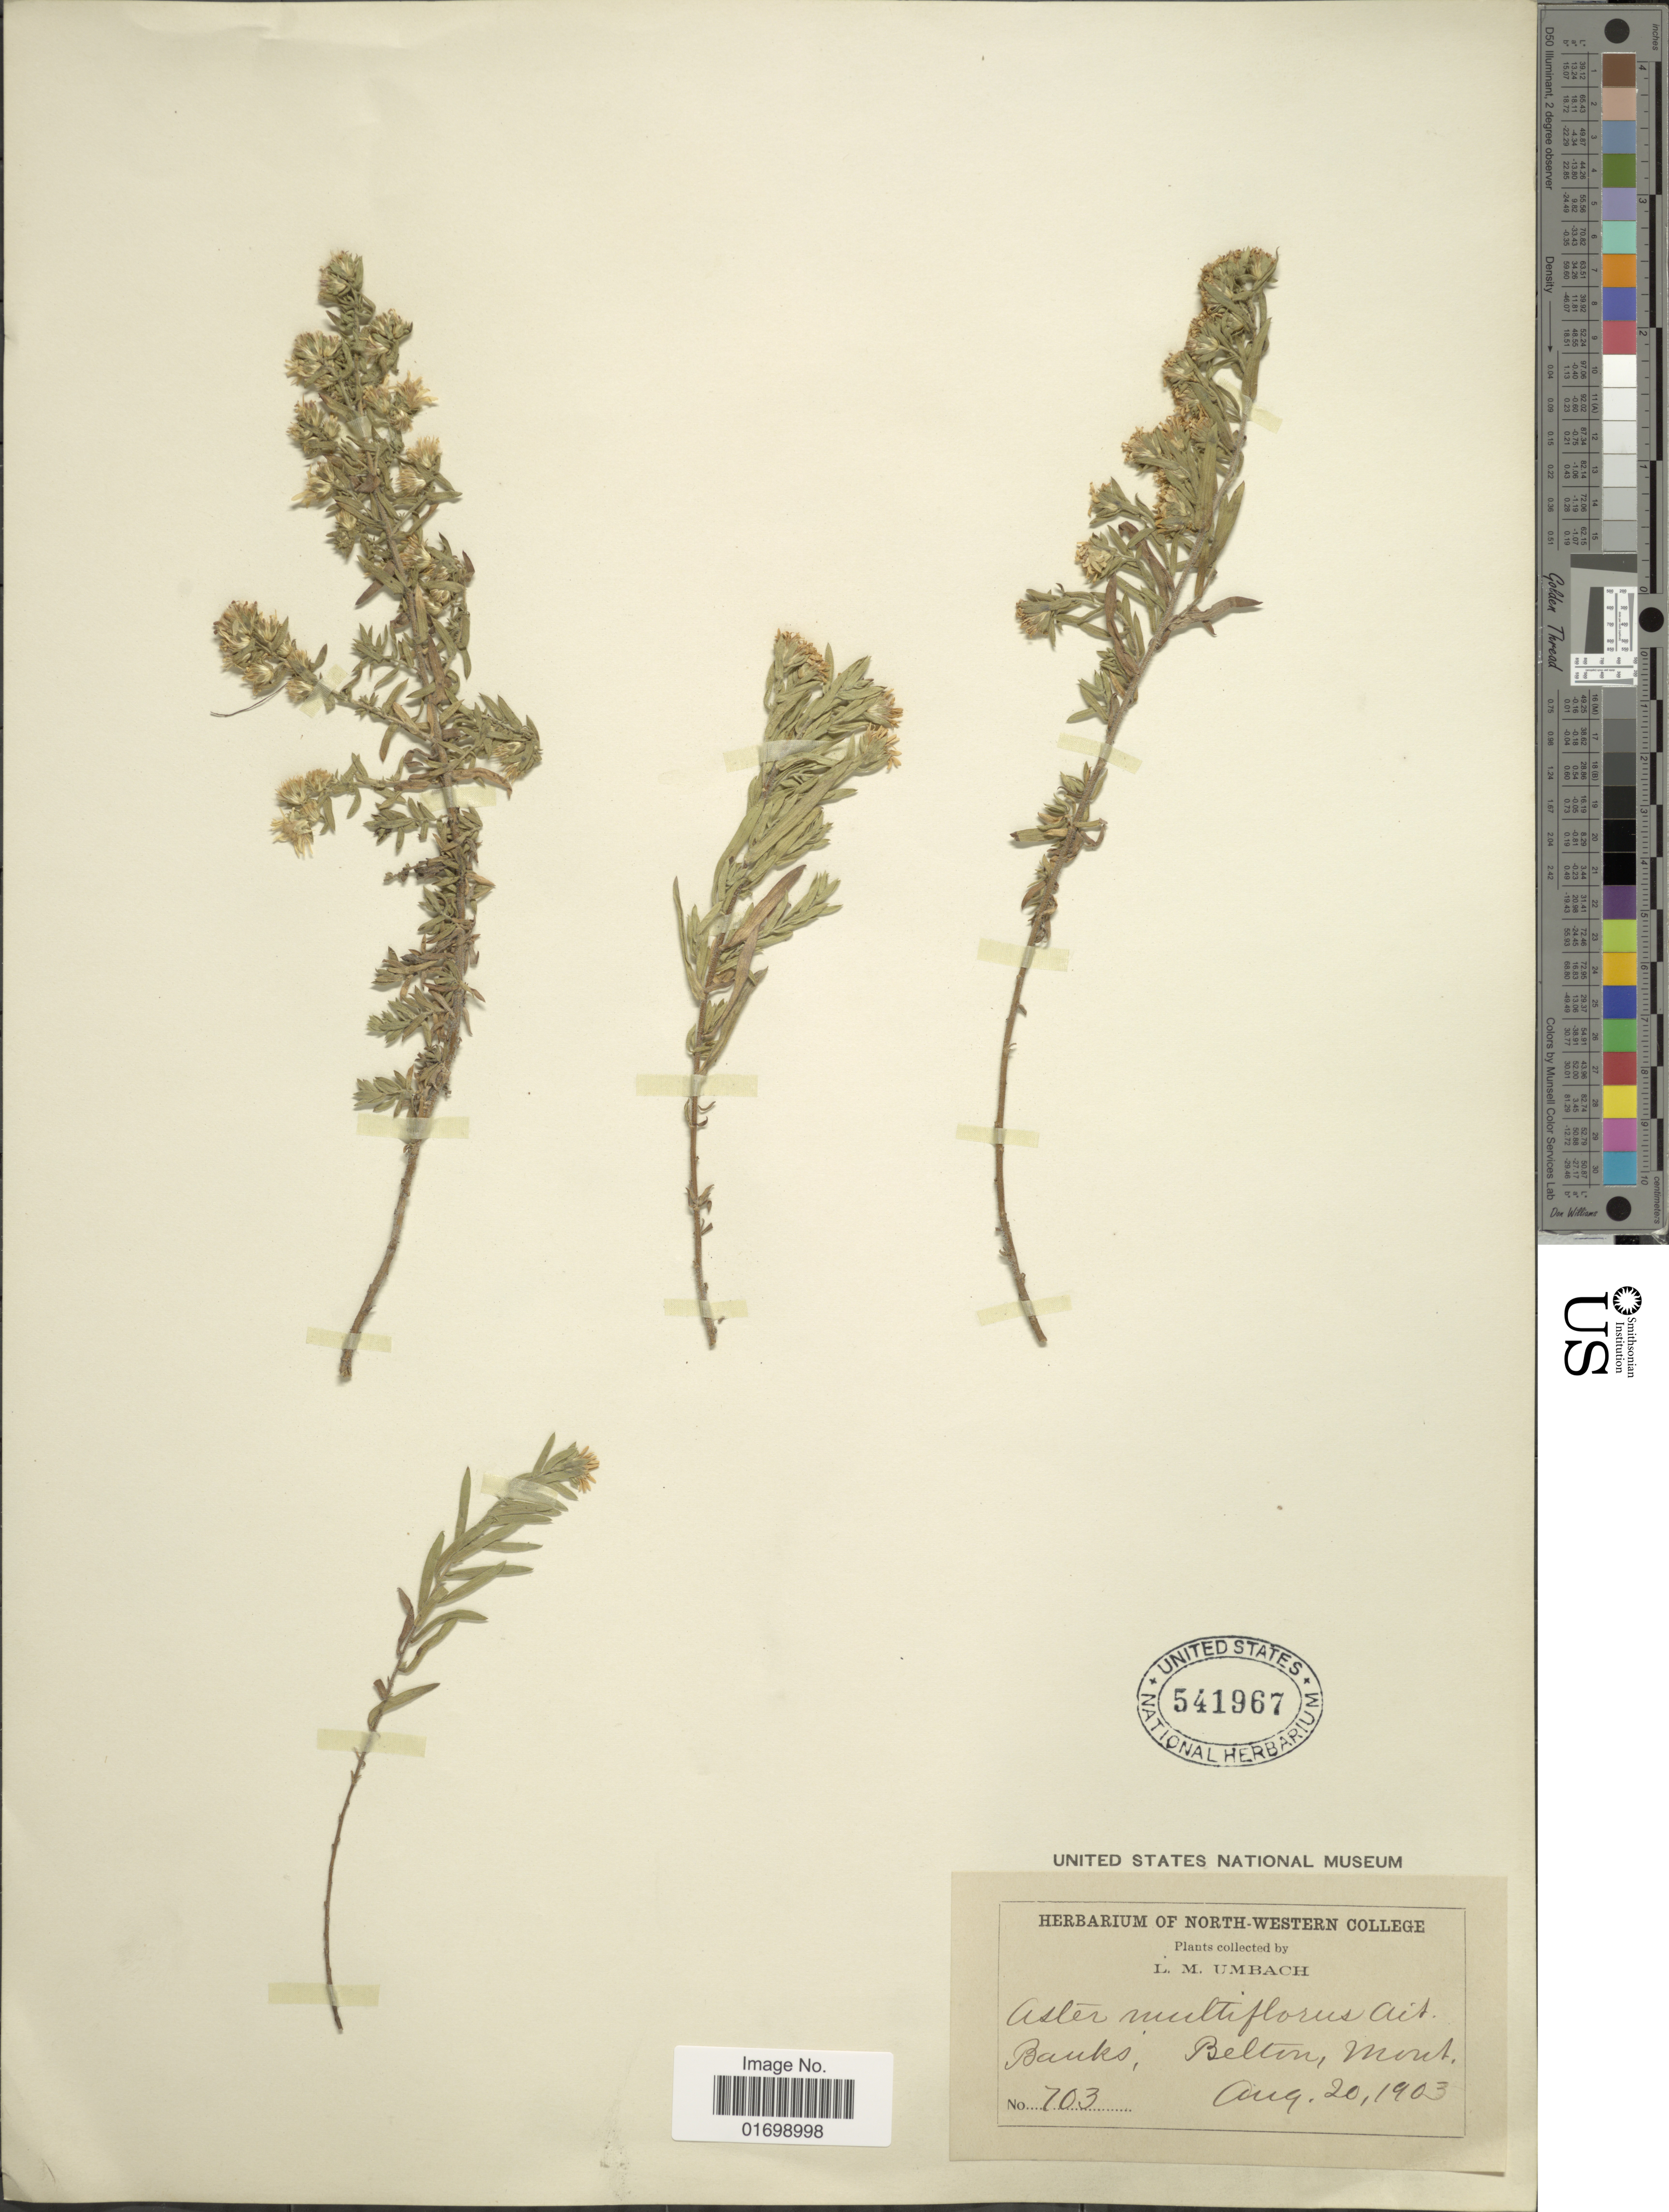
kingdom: Plantae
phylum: Tracheophyta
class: Magnoliopsida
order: Asterales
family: Asteraceae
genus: Symphyotrichum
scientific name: Symphyotrichum ericoides var. prostratum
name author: (Kuntze) G.L. Nesom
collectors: L. M. Umbach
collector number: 703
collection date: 1903-08-20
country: United States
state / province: Montana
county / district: Flathead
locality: Banks, Belton.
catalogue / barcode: US 541967